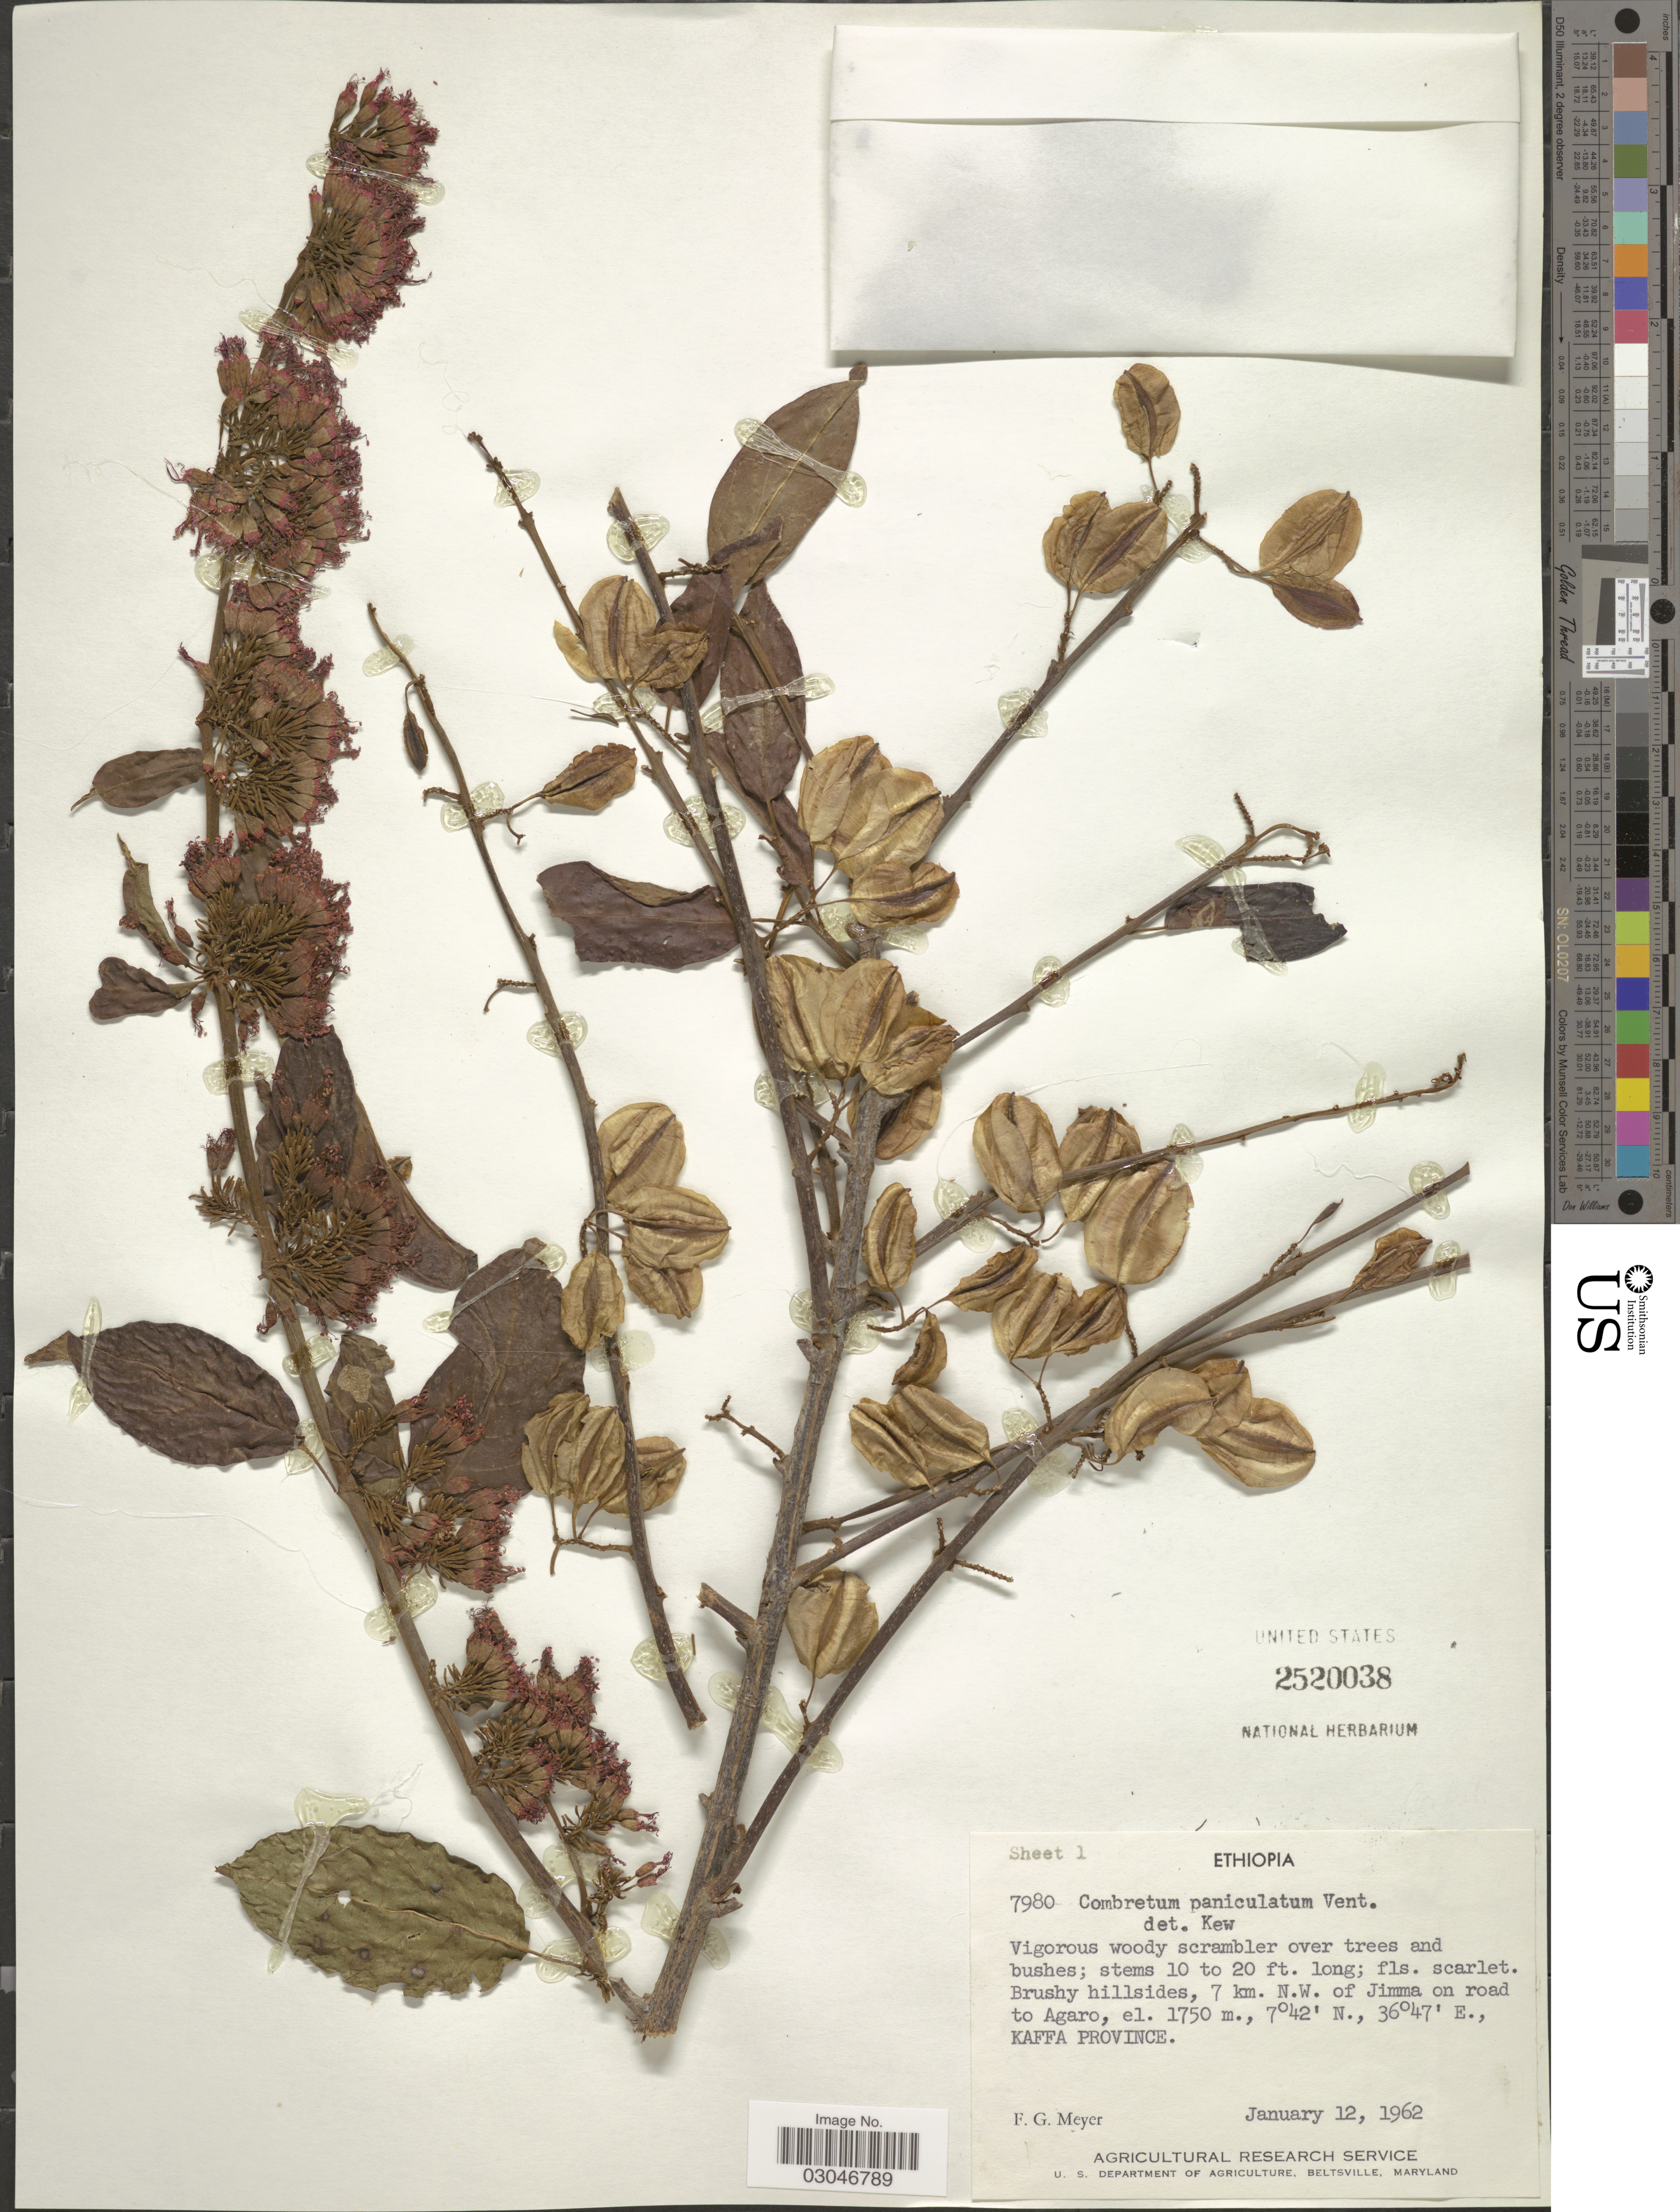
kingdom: Plantae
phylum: Tracheophyta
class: Magnoliopsida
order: Myrtales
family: Combretaceae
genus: Combretum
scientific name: Combretum paniculatum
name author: Vent.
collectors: F. G. Meyer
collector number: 7980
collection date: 1962-01-12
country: Ethiopia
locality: Brushy hillsides, 7 km. N.W. of Jimma on road to Agaro. Kaffa Province.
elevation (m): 1750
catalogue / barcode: US 2520038